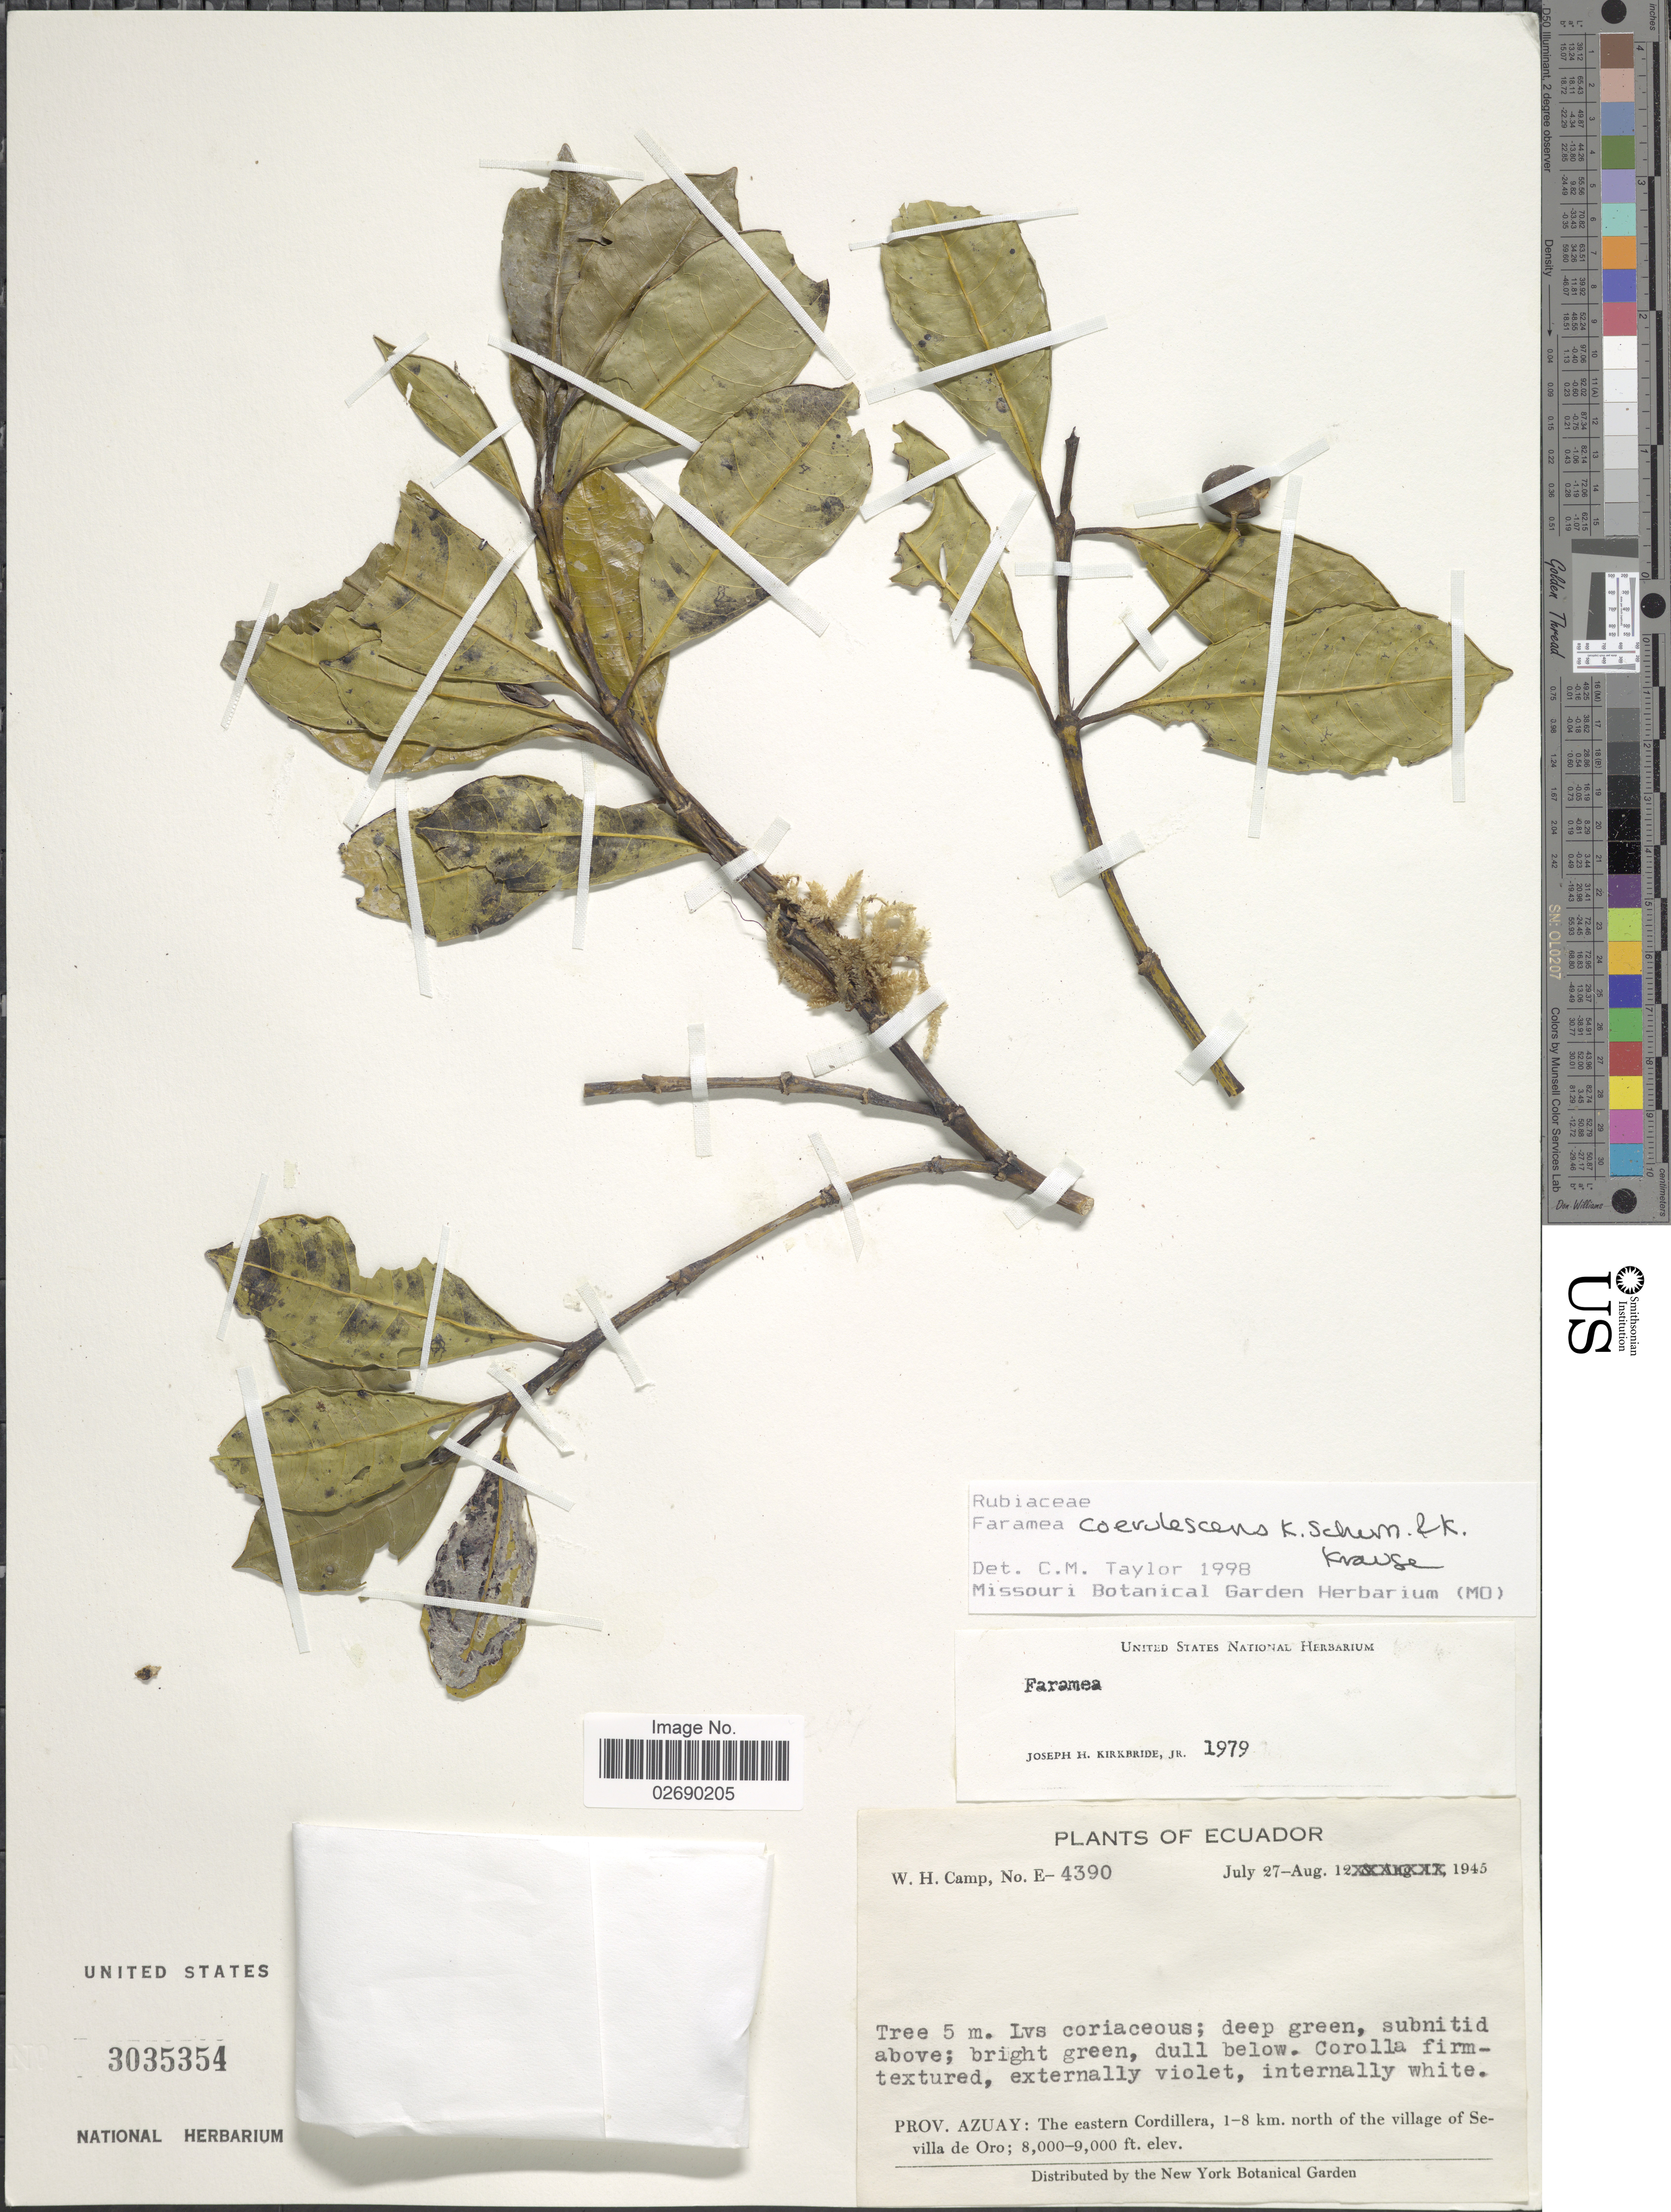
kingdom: Plantae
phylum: Tracheophyta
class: Magnoliopsida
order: Gentianales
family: Rubiaceae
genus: Faramea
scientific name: Faramea coerulescens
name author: K. Schum. & K. Krause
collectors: W. H. Camp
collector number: E-4390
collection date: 1945-07-27/1945-08-12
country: Ecuador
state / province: Azuay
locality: The eastern Cordillera, 1-8 km north of the village of Sevilla de oro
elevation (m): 2438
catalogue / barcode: US 3035354